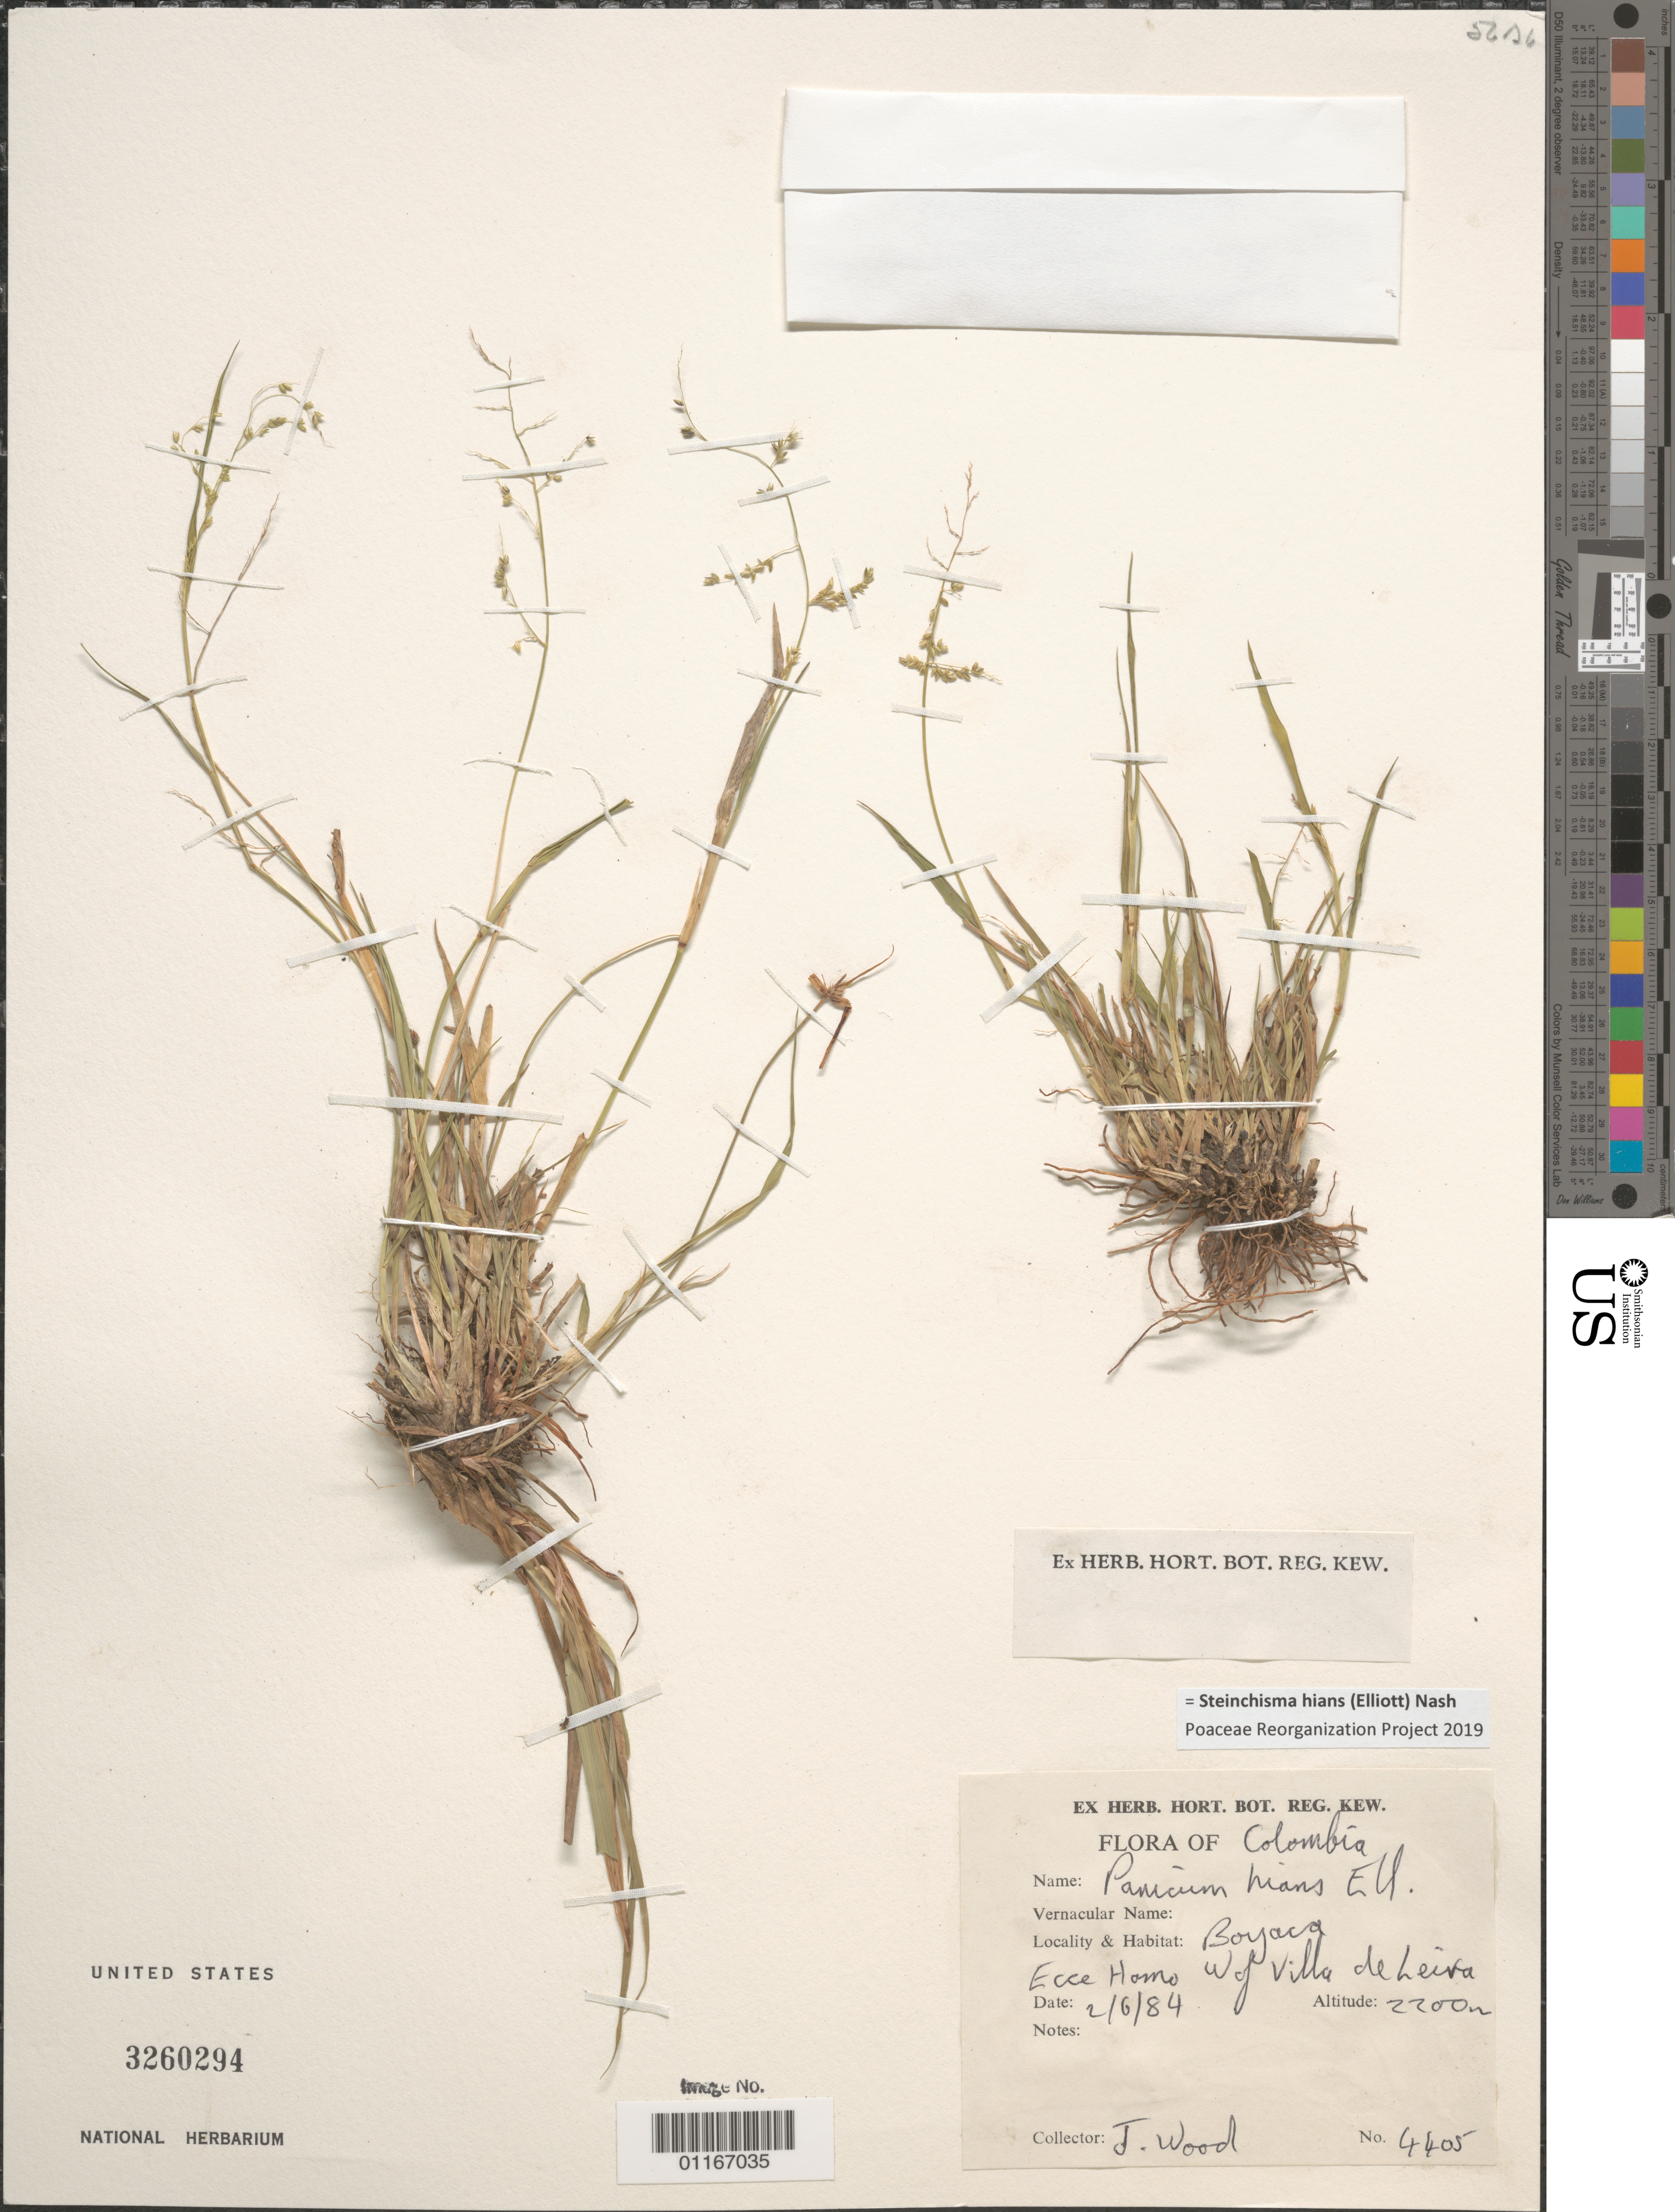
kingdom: Plantae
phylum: Tracheophyta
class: Liliopsida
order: Poales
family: Poaceae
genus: Panicum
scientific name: Panicum hians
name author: Elliott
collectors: J. Wood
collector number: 4405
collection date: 1984-02-06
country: Colombia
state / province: Boyacá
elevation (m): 2200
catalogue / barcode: US 3260294